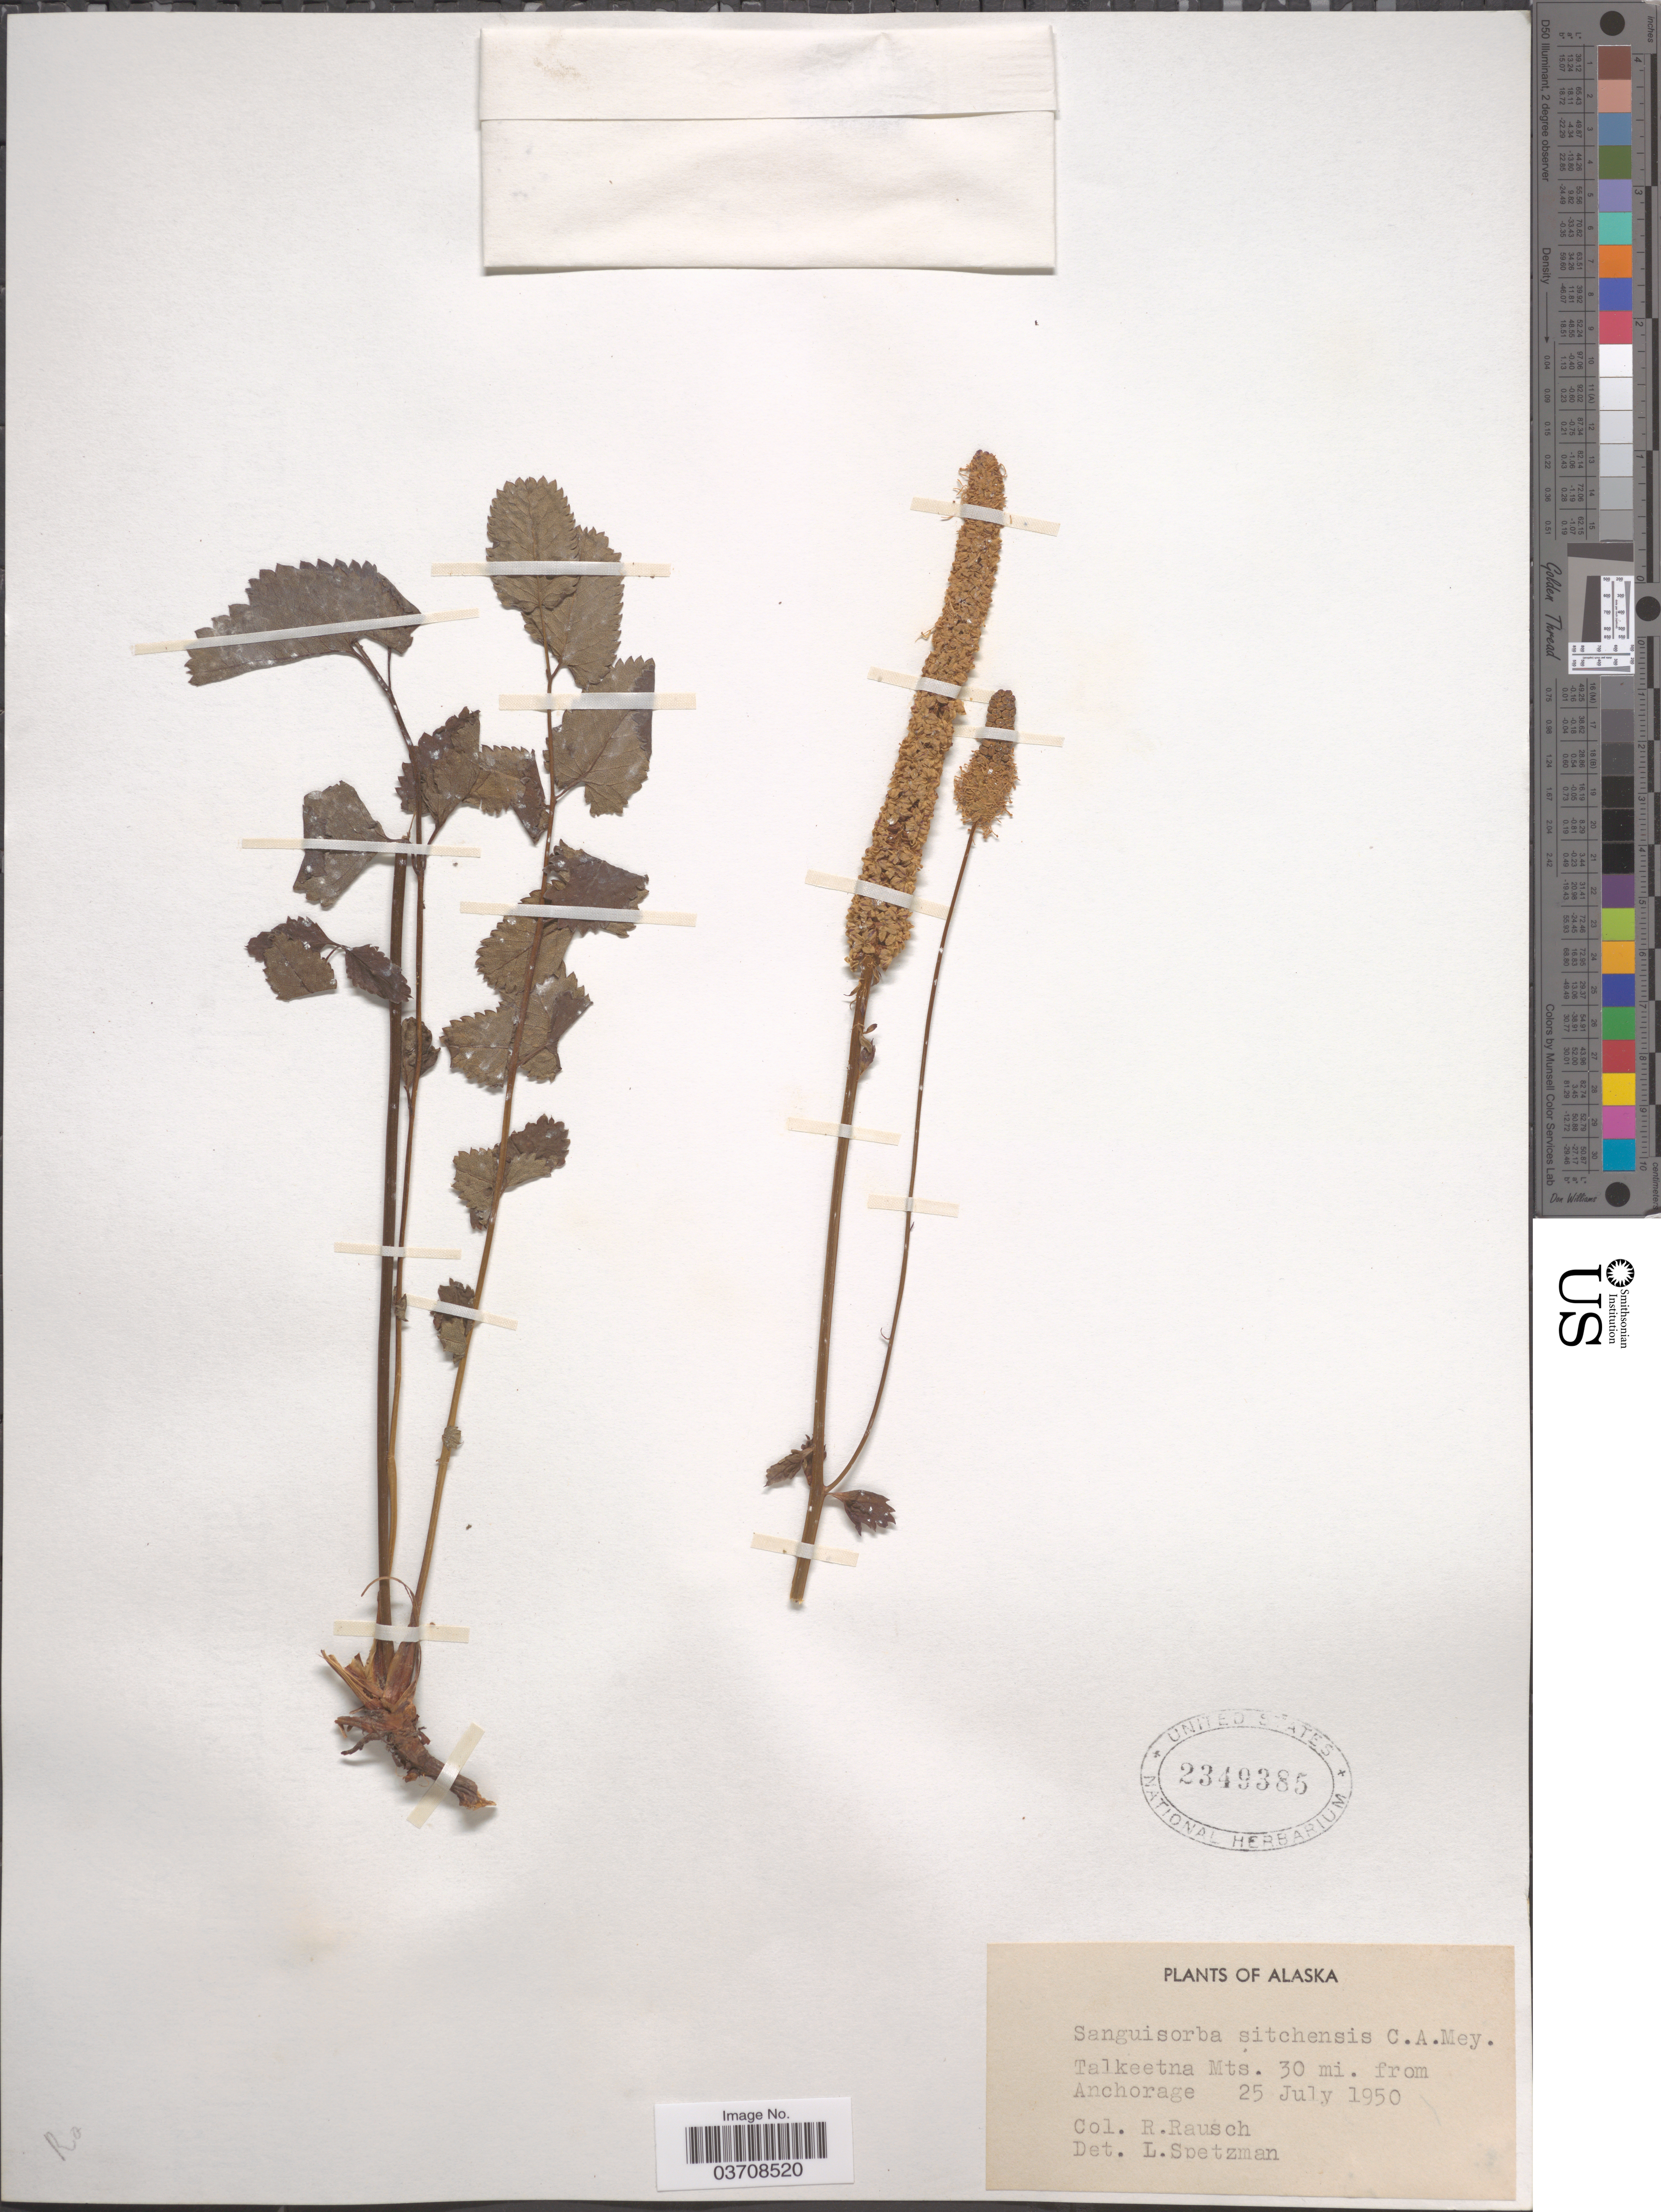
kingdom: Plantae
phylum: Tracheophyta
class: Magnoliopsida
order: Rosales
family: Rosaceae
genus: Sanguisorba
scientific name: Sanguisorba stipulata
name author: Raf.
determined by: Strong, Mark T., (BOT), Smithsonian Institution - National Museum of Natural History (UNITED STATES)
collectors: R. Rausch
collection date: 1950-07-25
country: United States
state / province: Alaska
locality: Talkeetna Mts. 30 mi. from Anchorage.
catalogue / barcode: US 2349385